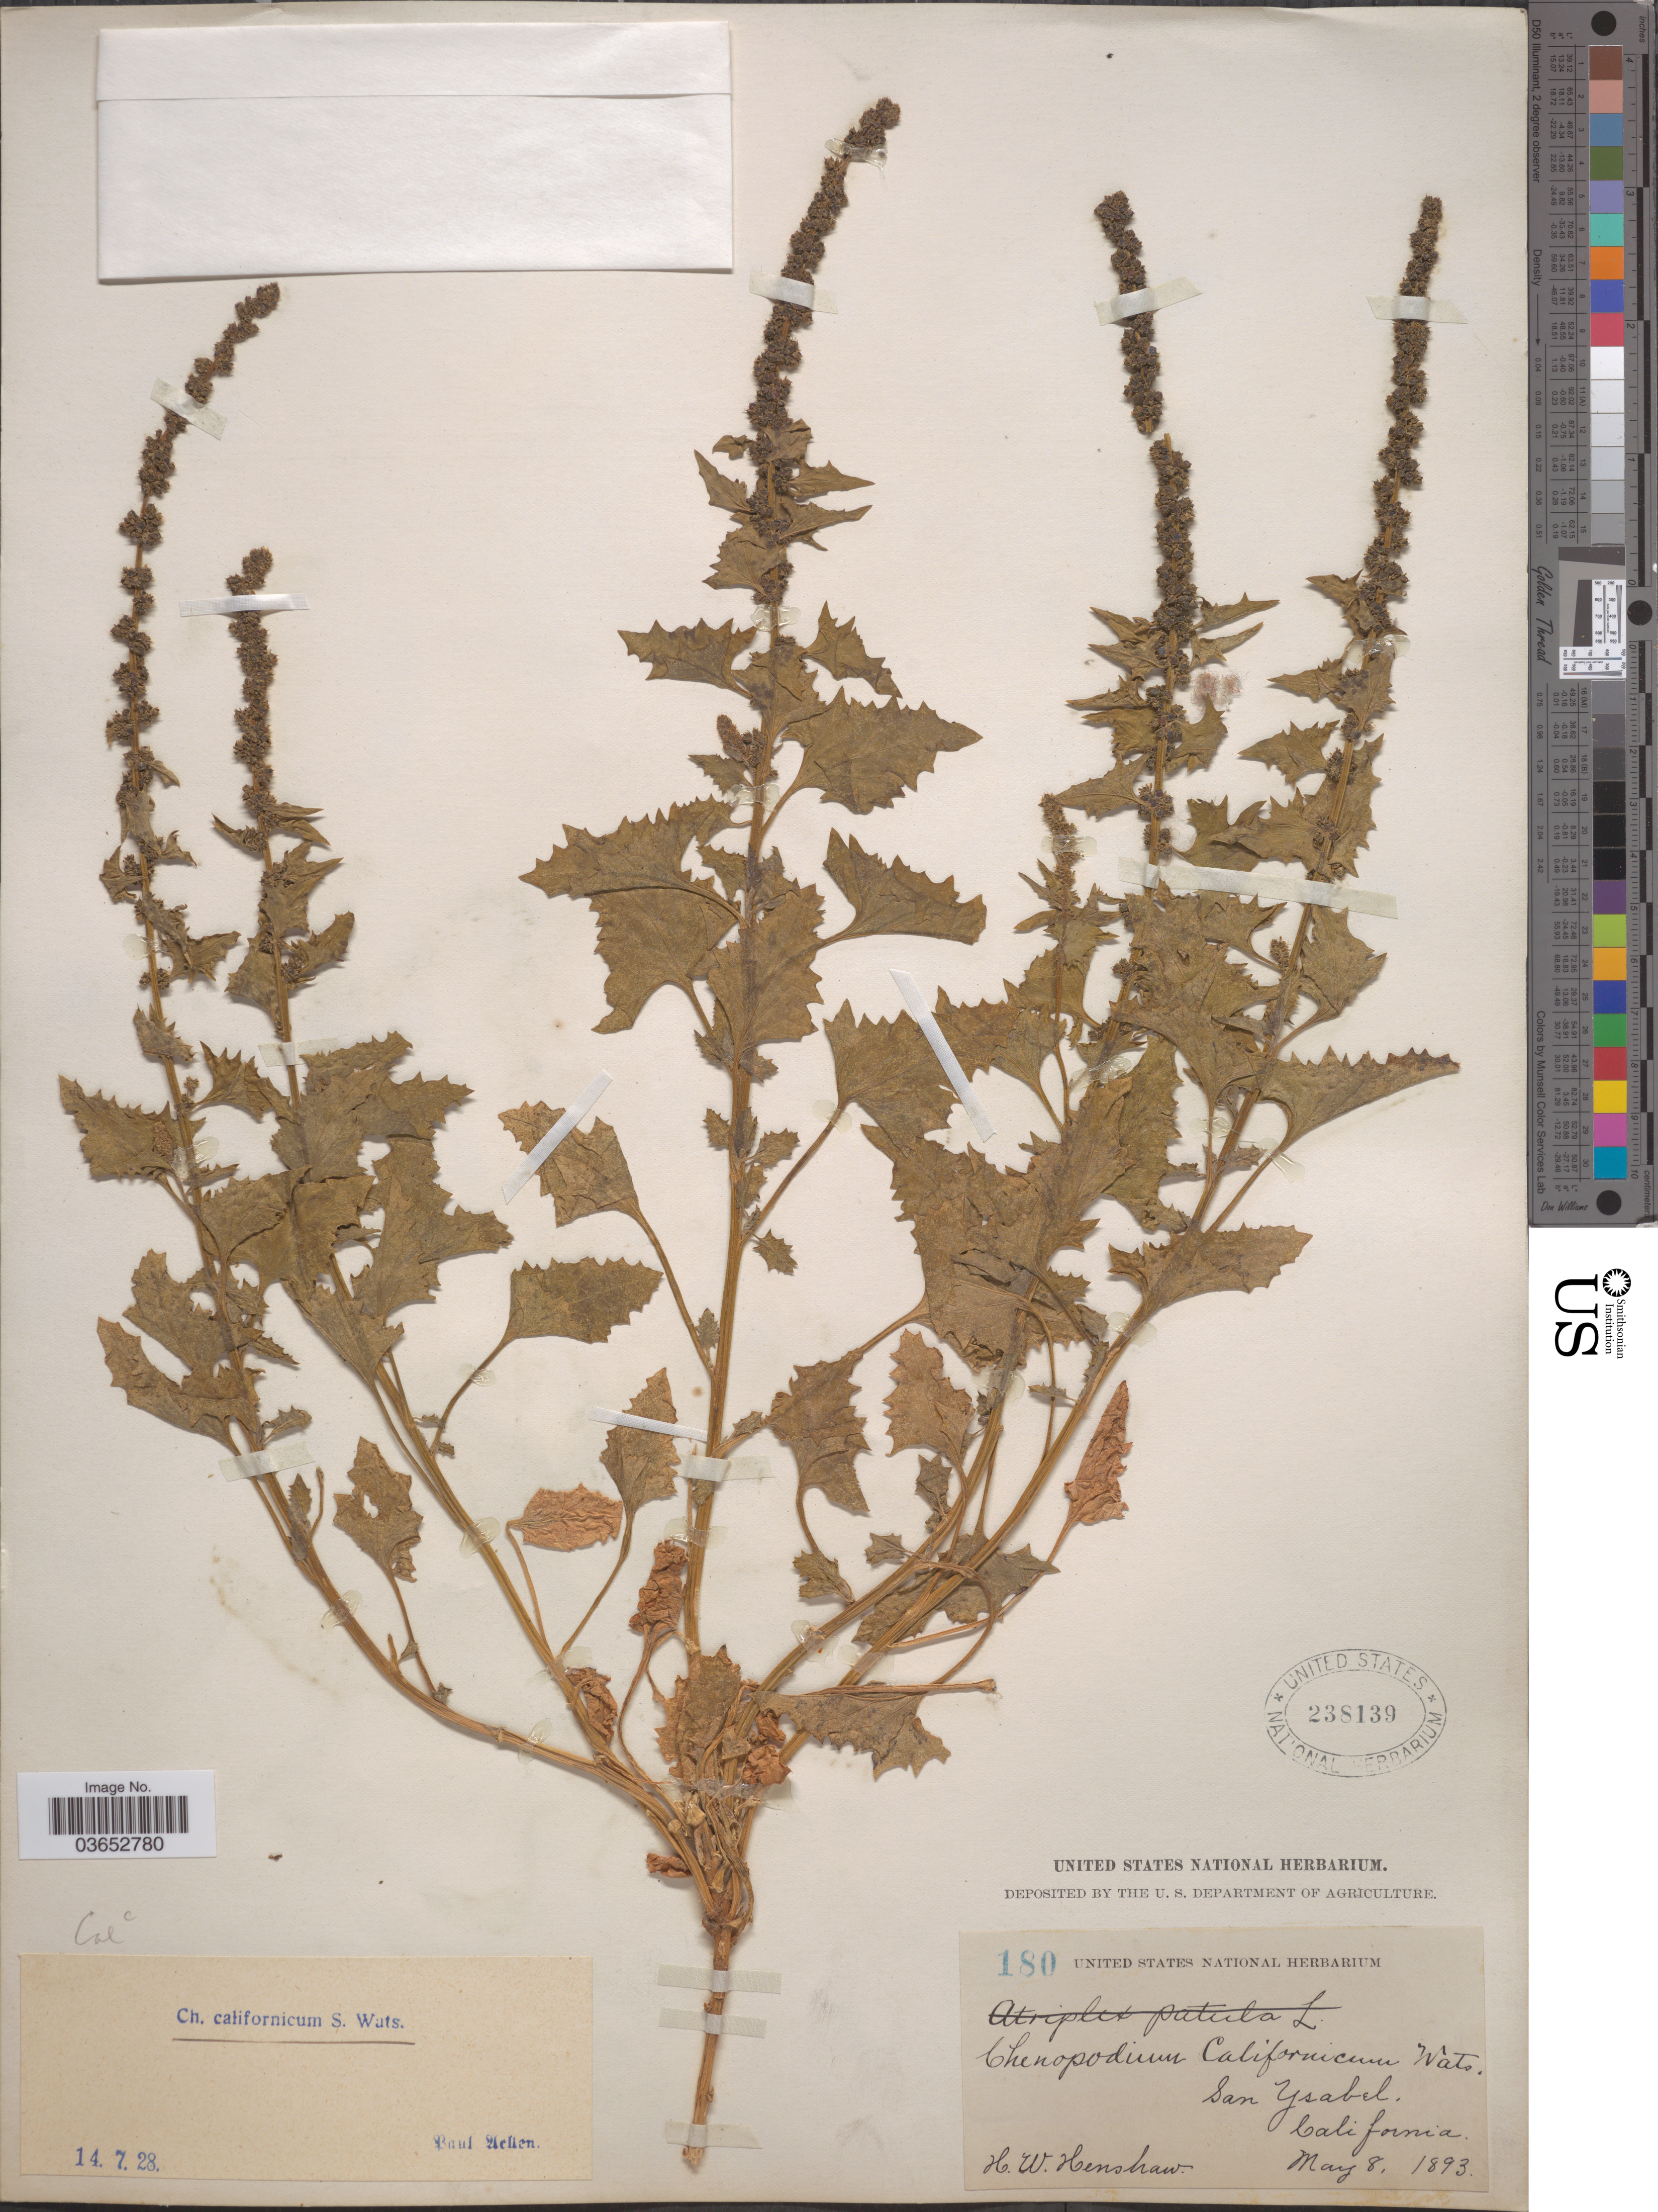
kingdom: Plantae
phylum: Tracheophyta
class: Magnoliopsida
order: Caryophyllales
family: Amaranthaceae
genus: Chenopodium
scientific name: Chenopodium californicum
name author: S. Watson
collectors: H. Henshaw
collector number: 180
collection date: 1893-05-08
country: United States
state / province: California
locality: San Ysabel.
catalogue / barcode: US 238139